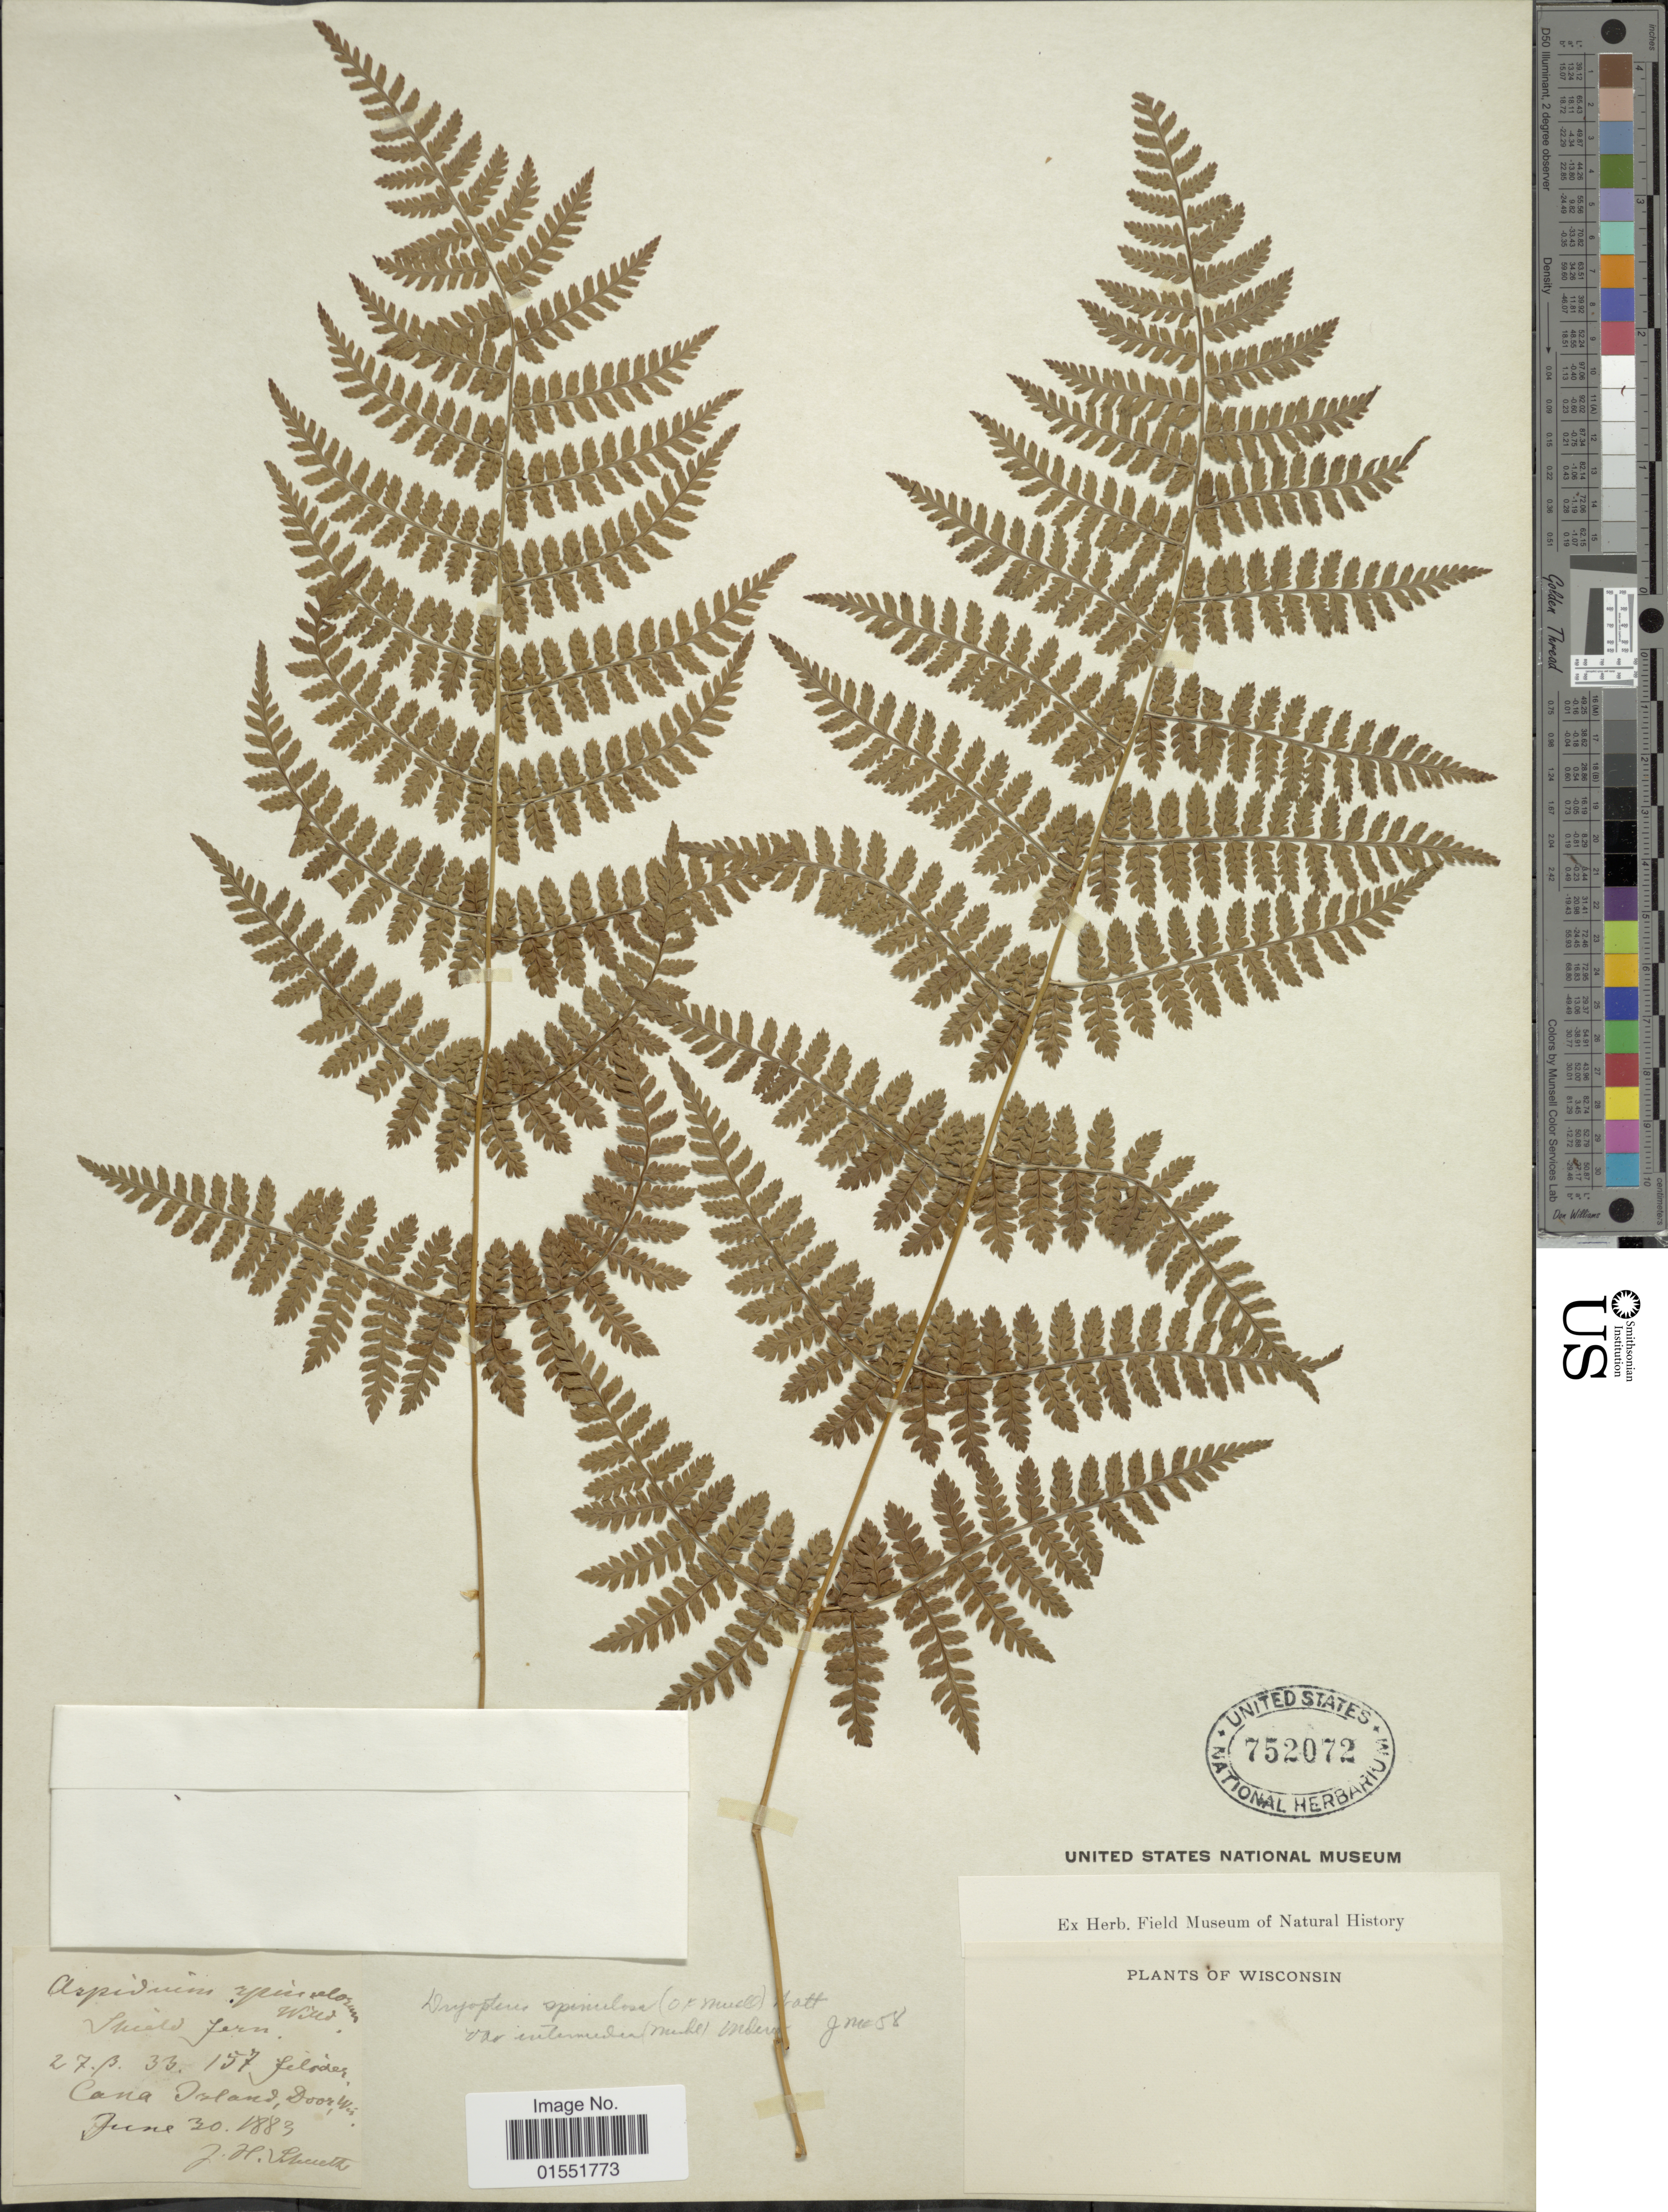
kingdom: Plantae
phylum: Tracheophyta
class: Polypodiopsida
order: Polypodiales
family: Dryopteridaceae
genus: Dryopteris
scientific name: Dryopteris intermedia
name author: (Muhl.) A. Gray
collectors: J. H. Schuette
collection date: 1883-06-30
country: United States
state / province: Wisconsin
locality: Cana Island, Door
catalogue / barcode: US 752072